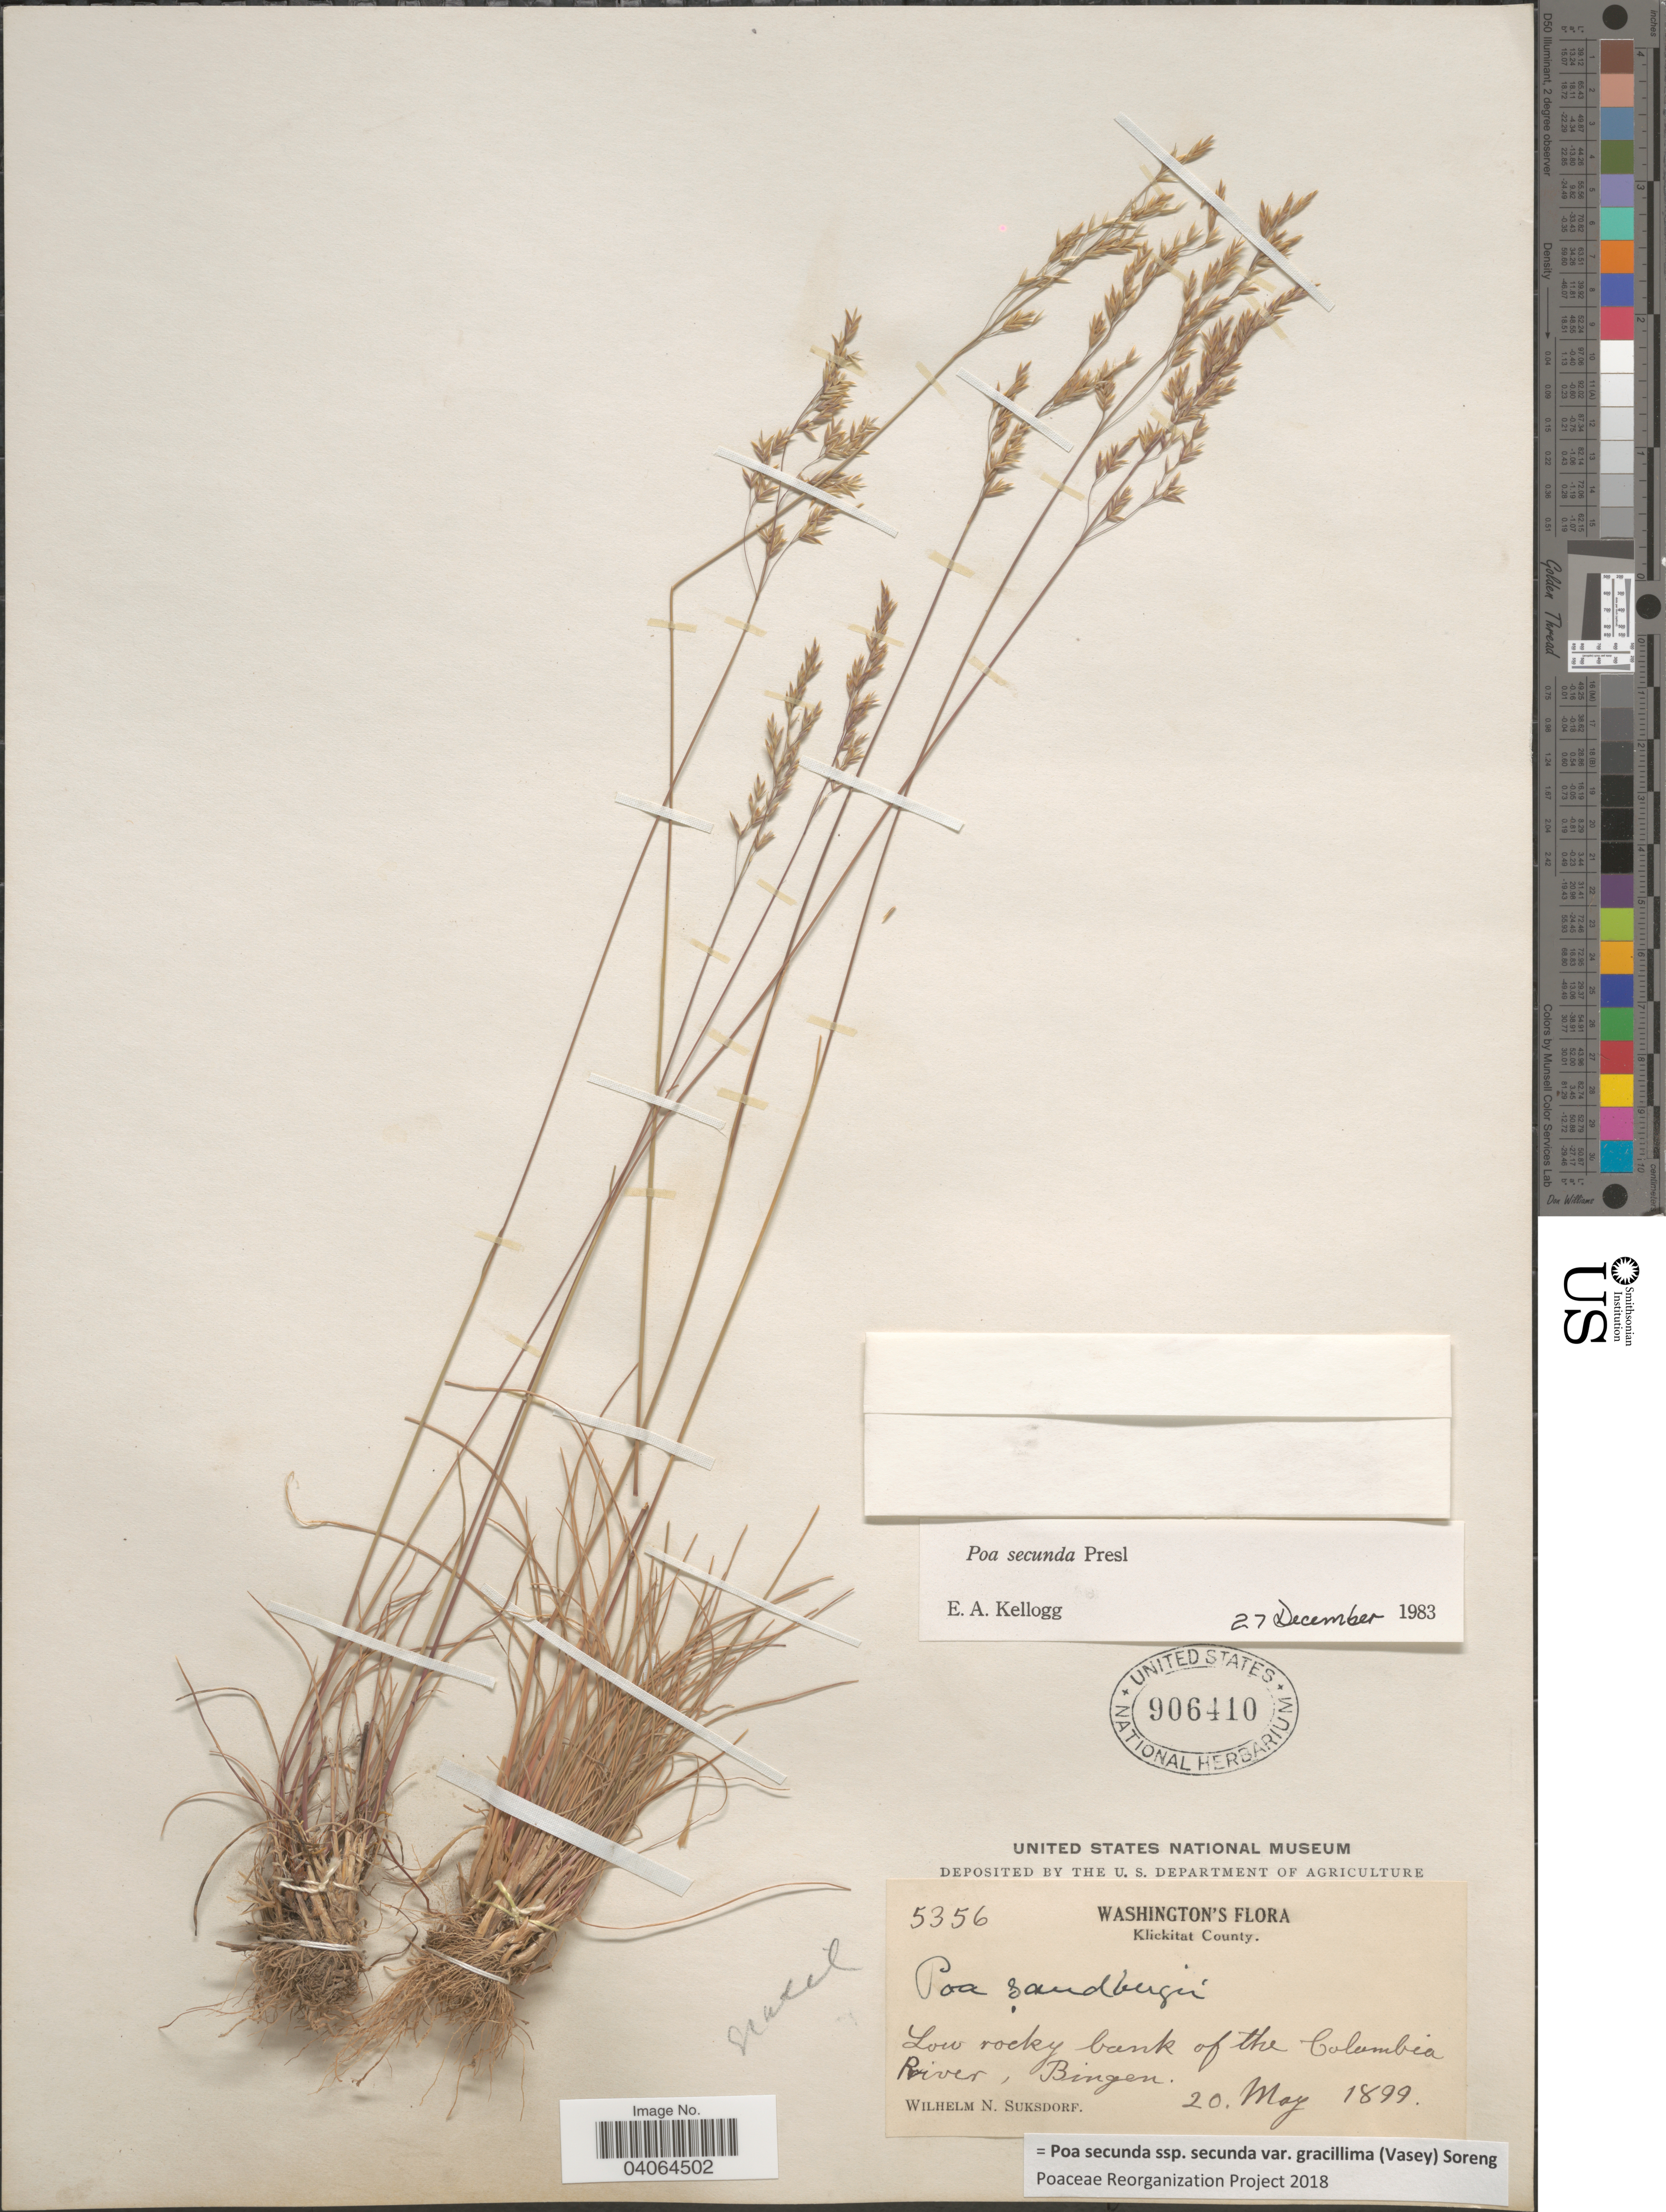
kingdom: Plantae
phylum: Tracheophyta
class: Liliopsida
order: Poales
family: Poaceae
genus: Poa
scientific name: Poa secunda subsp. secunda var. gracillima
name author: (Vasey) Soreng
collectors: W. N. Suksdorf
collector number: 5356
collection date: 1899-05-20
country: United States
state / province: Washington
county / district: Klickitat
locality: Klickitat County. Low rocky bank of the Columbia River, Bingen.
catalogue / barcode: US 906410